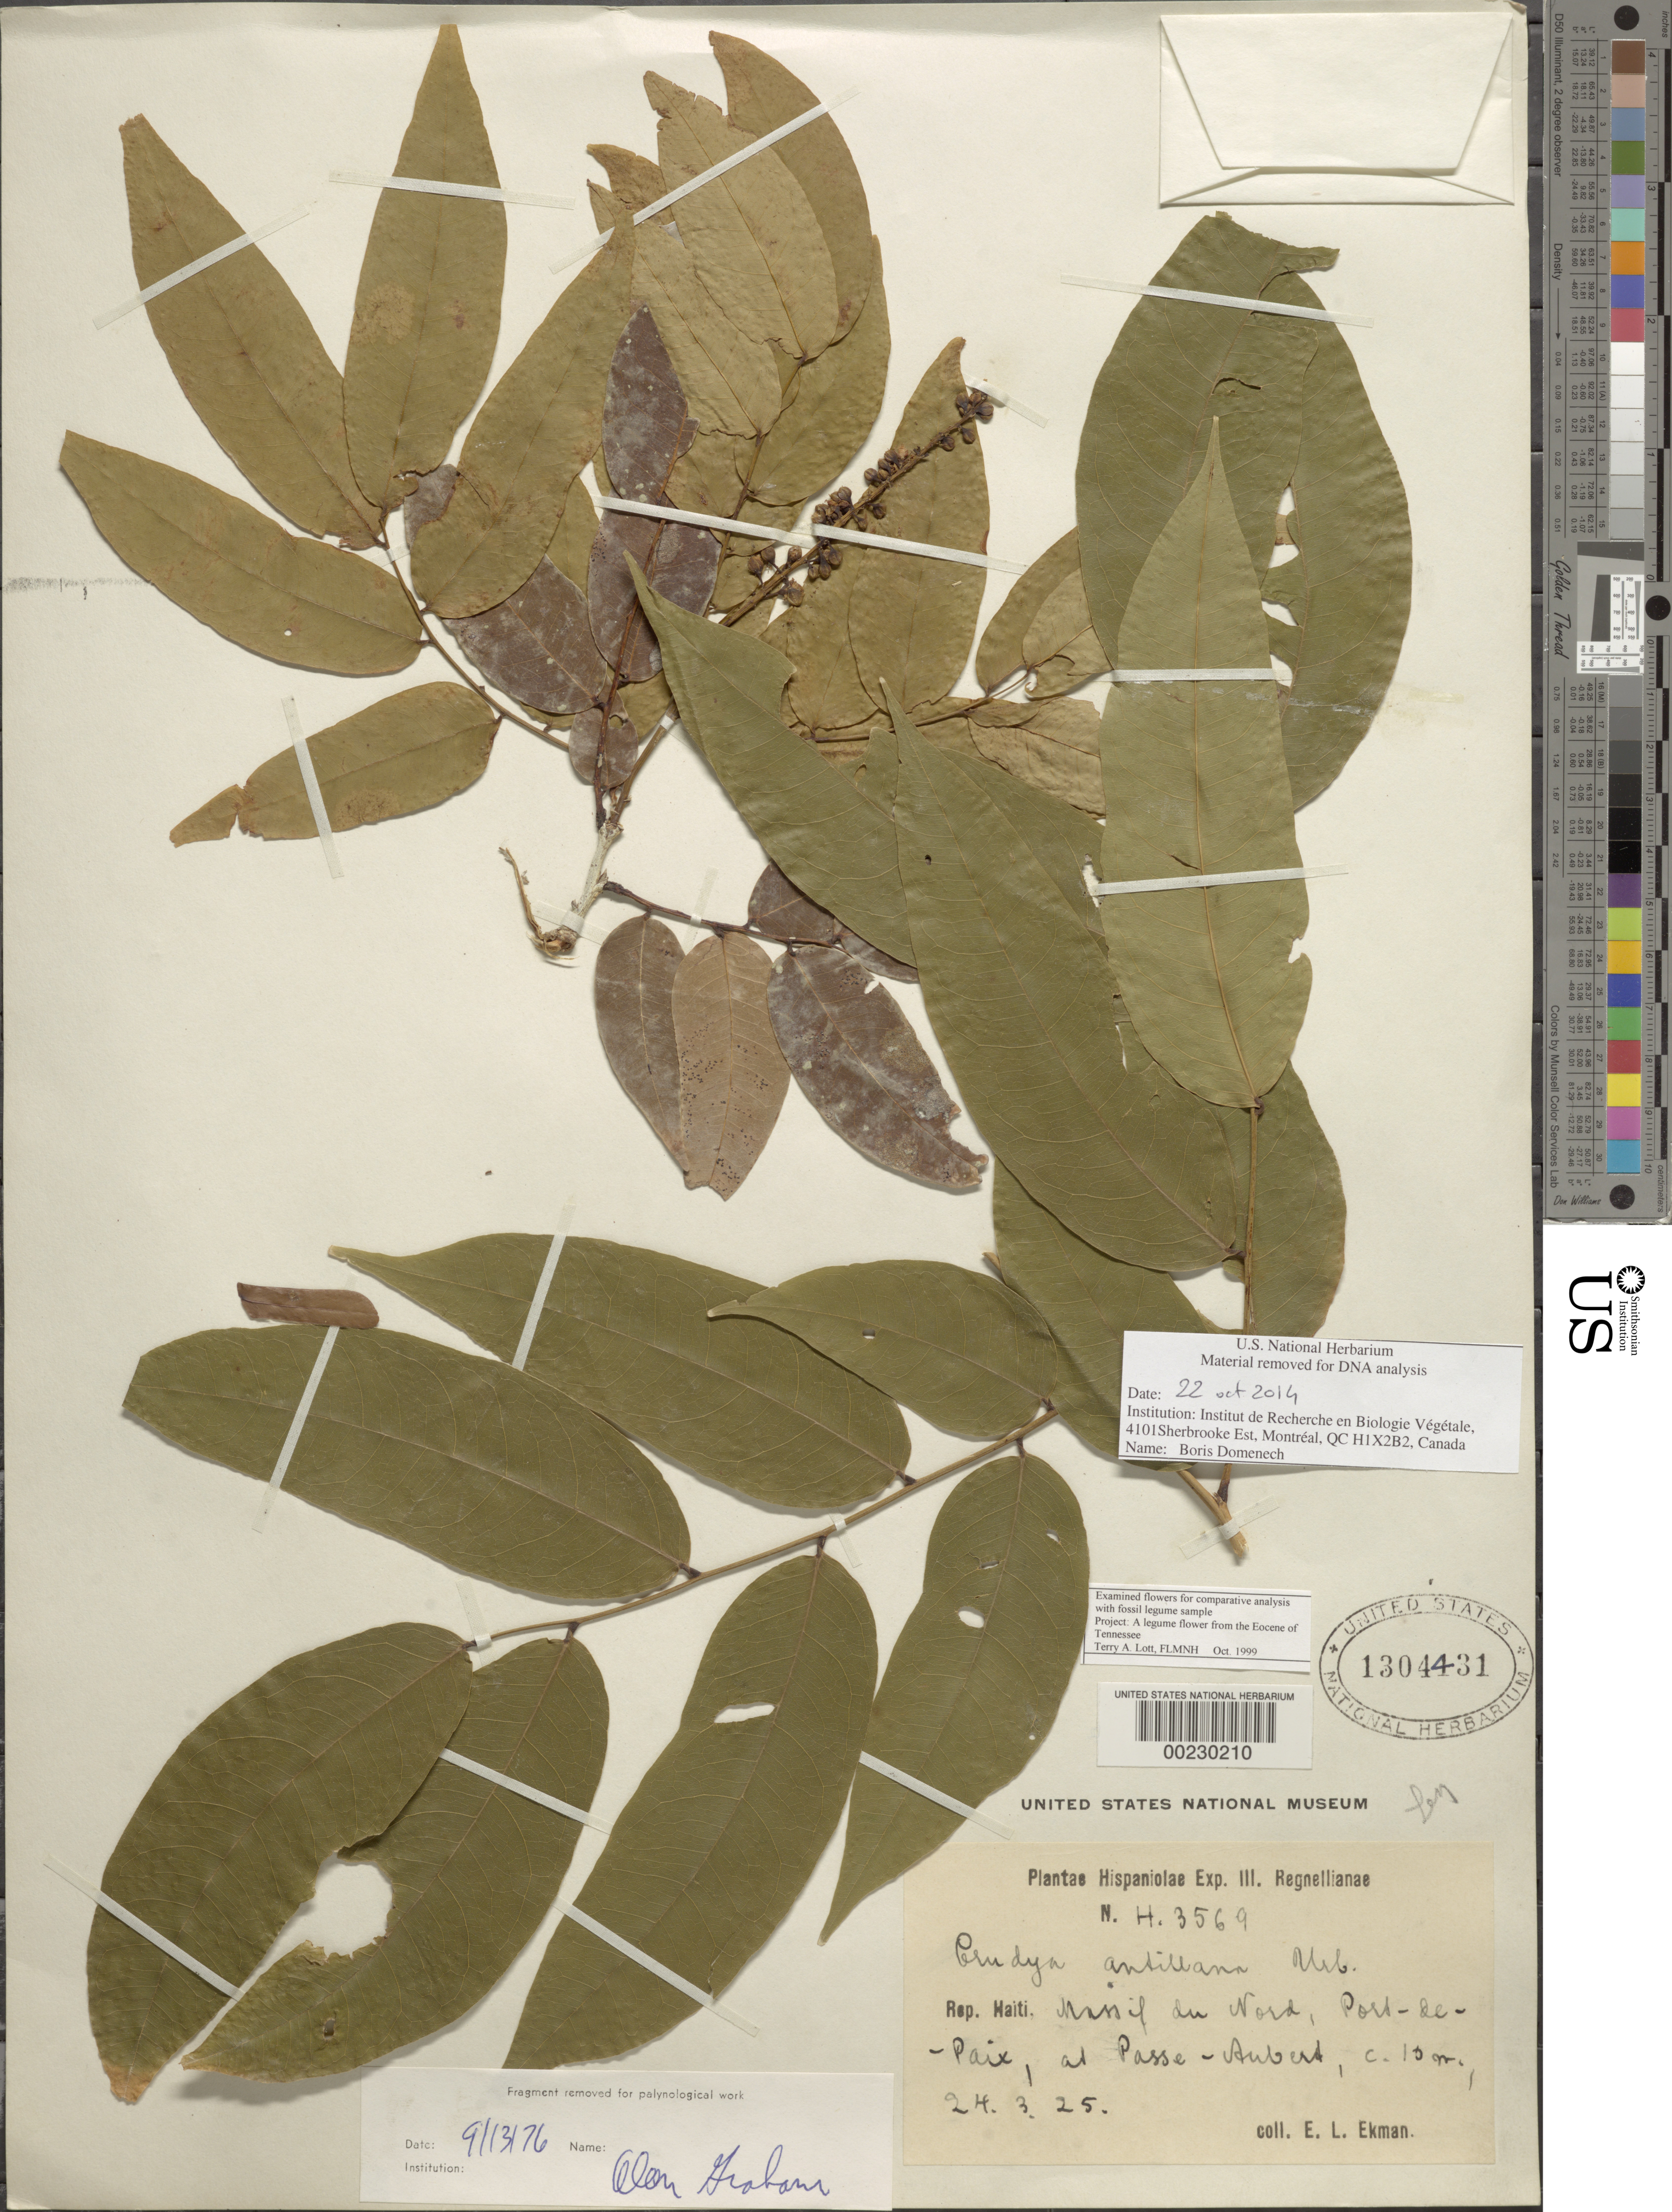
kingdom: Plantae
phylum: Tracheophyta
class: Magnoliopsida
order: Fabales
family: Fabaceae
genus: Crudia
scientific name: Crudia antillana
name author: Urb.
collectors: E. L. Ekman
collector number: N.h. 3569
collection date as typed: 24 Mar 1925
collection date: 1925-03-24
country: Haiti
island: Hispaniola Island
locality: Massif du nord, port-de-paix, a passe-aubert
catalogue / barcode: US 1304431